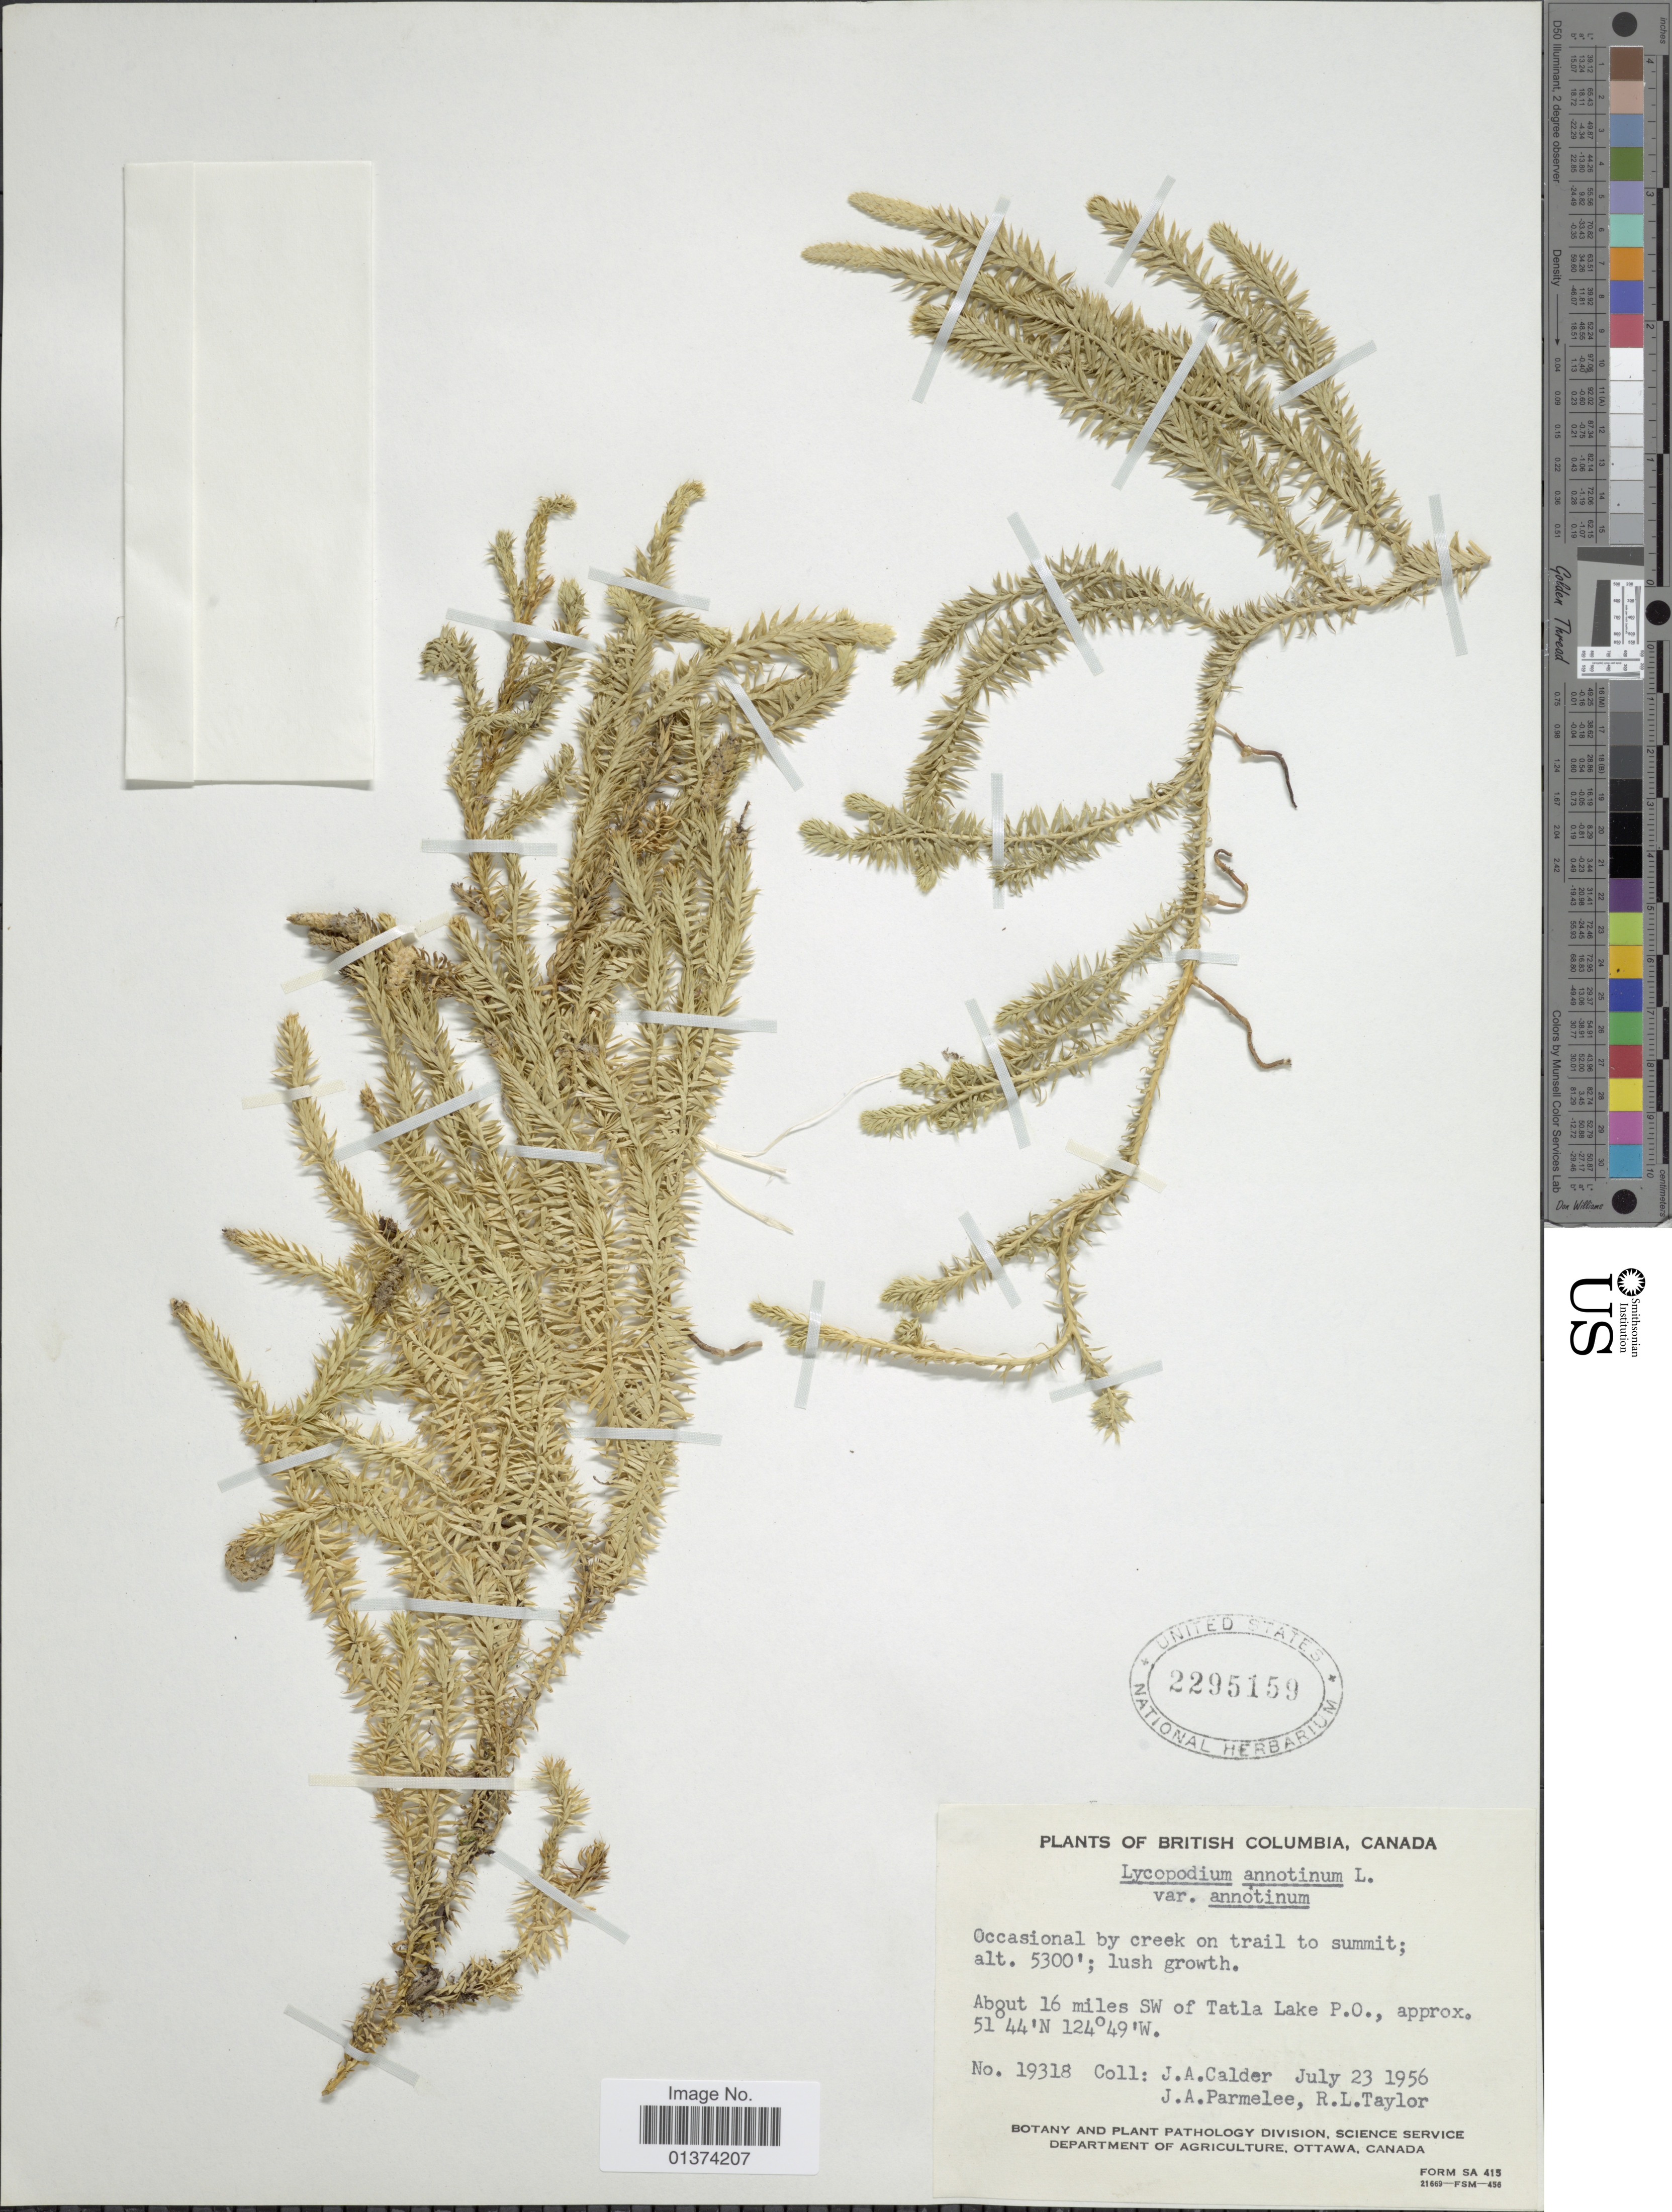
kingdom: Plantae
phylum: Tracheophyta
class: Lycopodiopsida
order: Lycopodiales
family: Lycopodiaceae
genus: Spinulum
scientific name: Spinulum annotinum subsp. annotinum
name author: (L.) A. Haines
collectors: J. A. Calder, J. A. Parmelee & R. Taylor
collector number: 19318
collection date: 1956-07-23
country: Canada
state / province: British Columbia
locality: About 16 miles SW of Tatla Lake P.O.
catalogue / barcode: US 2295159